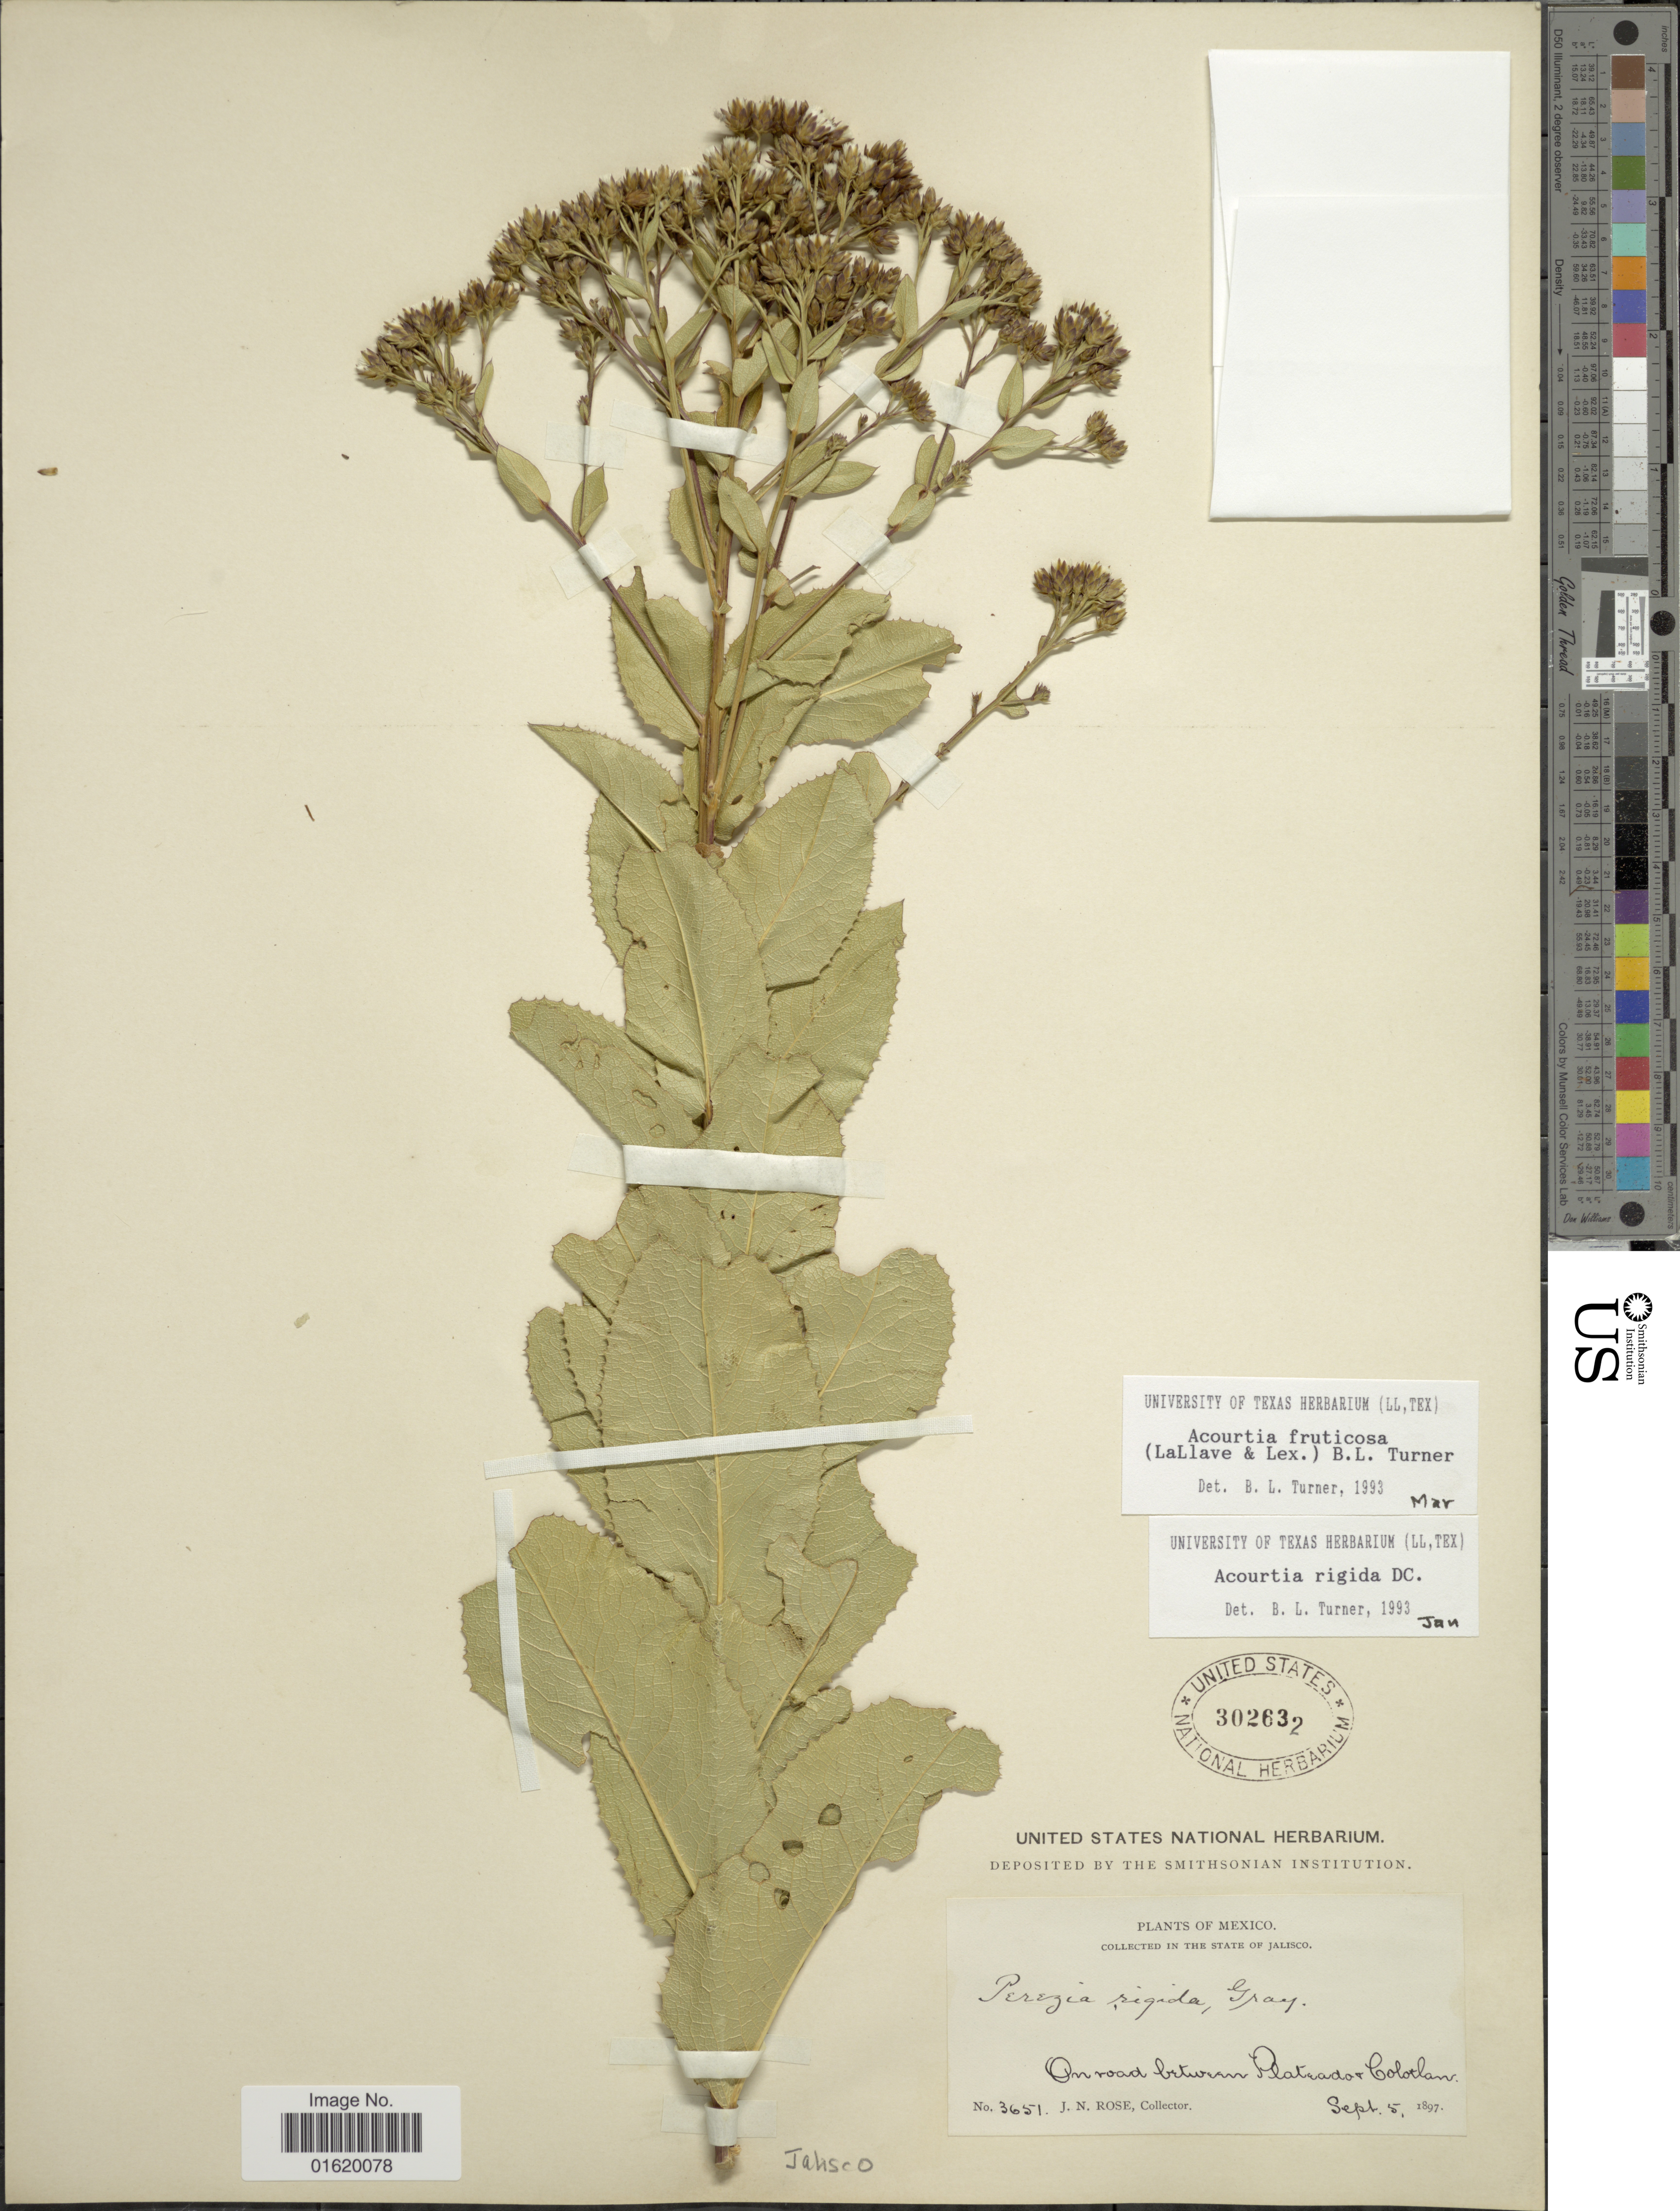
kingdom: Plantae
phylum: Tracheophyta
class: Magnoliopsida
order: Asterales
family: Asteraceae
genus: Acourtia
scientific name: Acourtia fruticosa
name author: (La Llave & Lex.) B.L. Turner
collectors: J. N. Rose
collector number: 3651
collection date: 1897-09-05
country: Mexico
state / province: Jalisco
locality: On road between Plateado + Colotlan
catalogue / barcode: US 302632